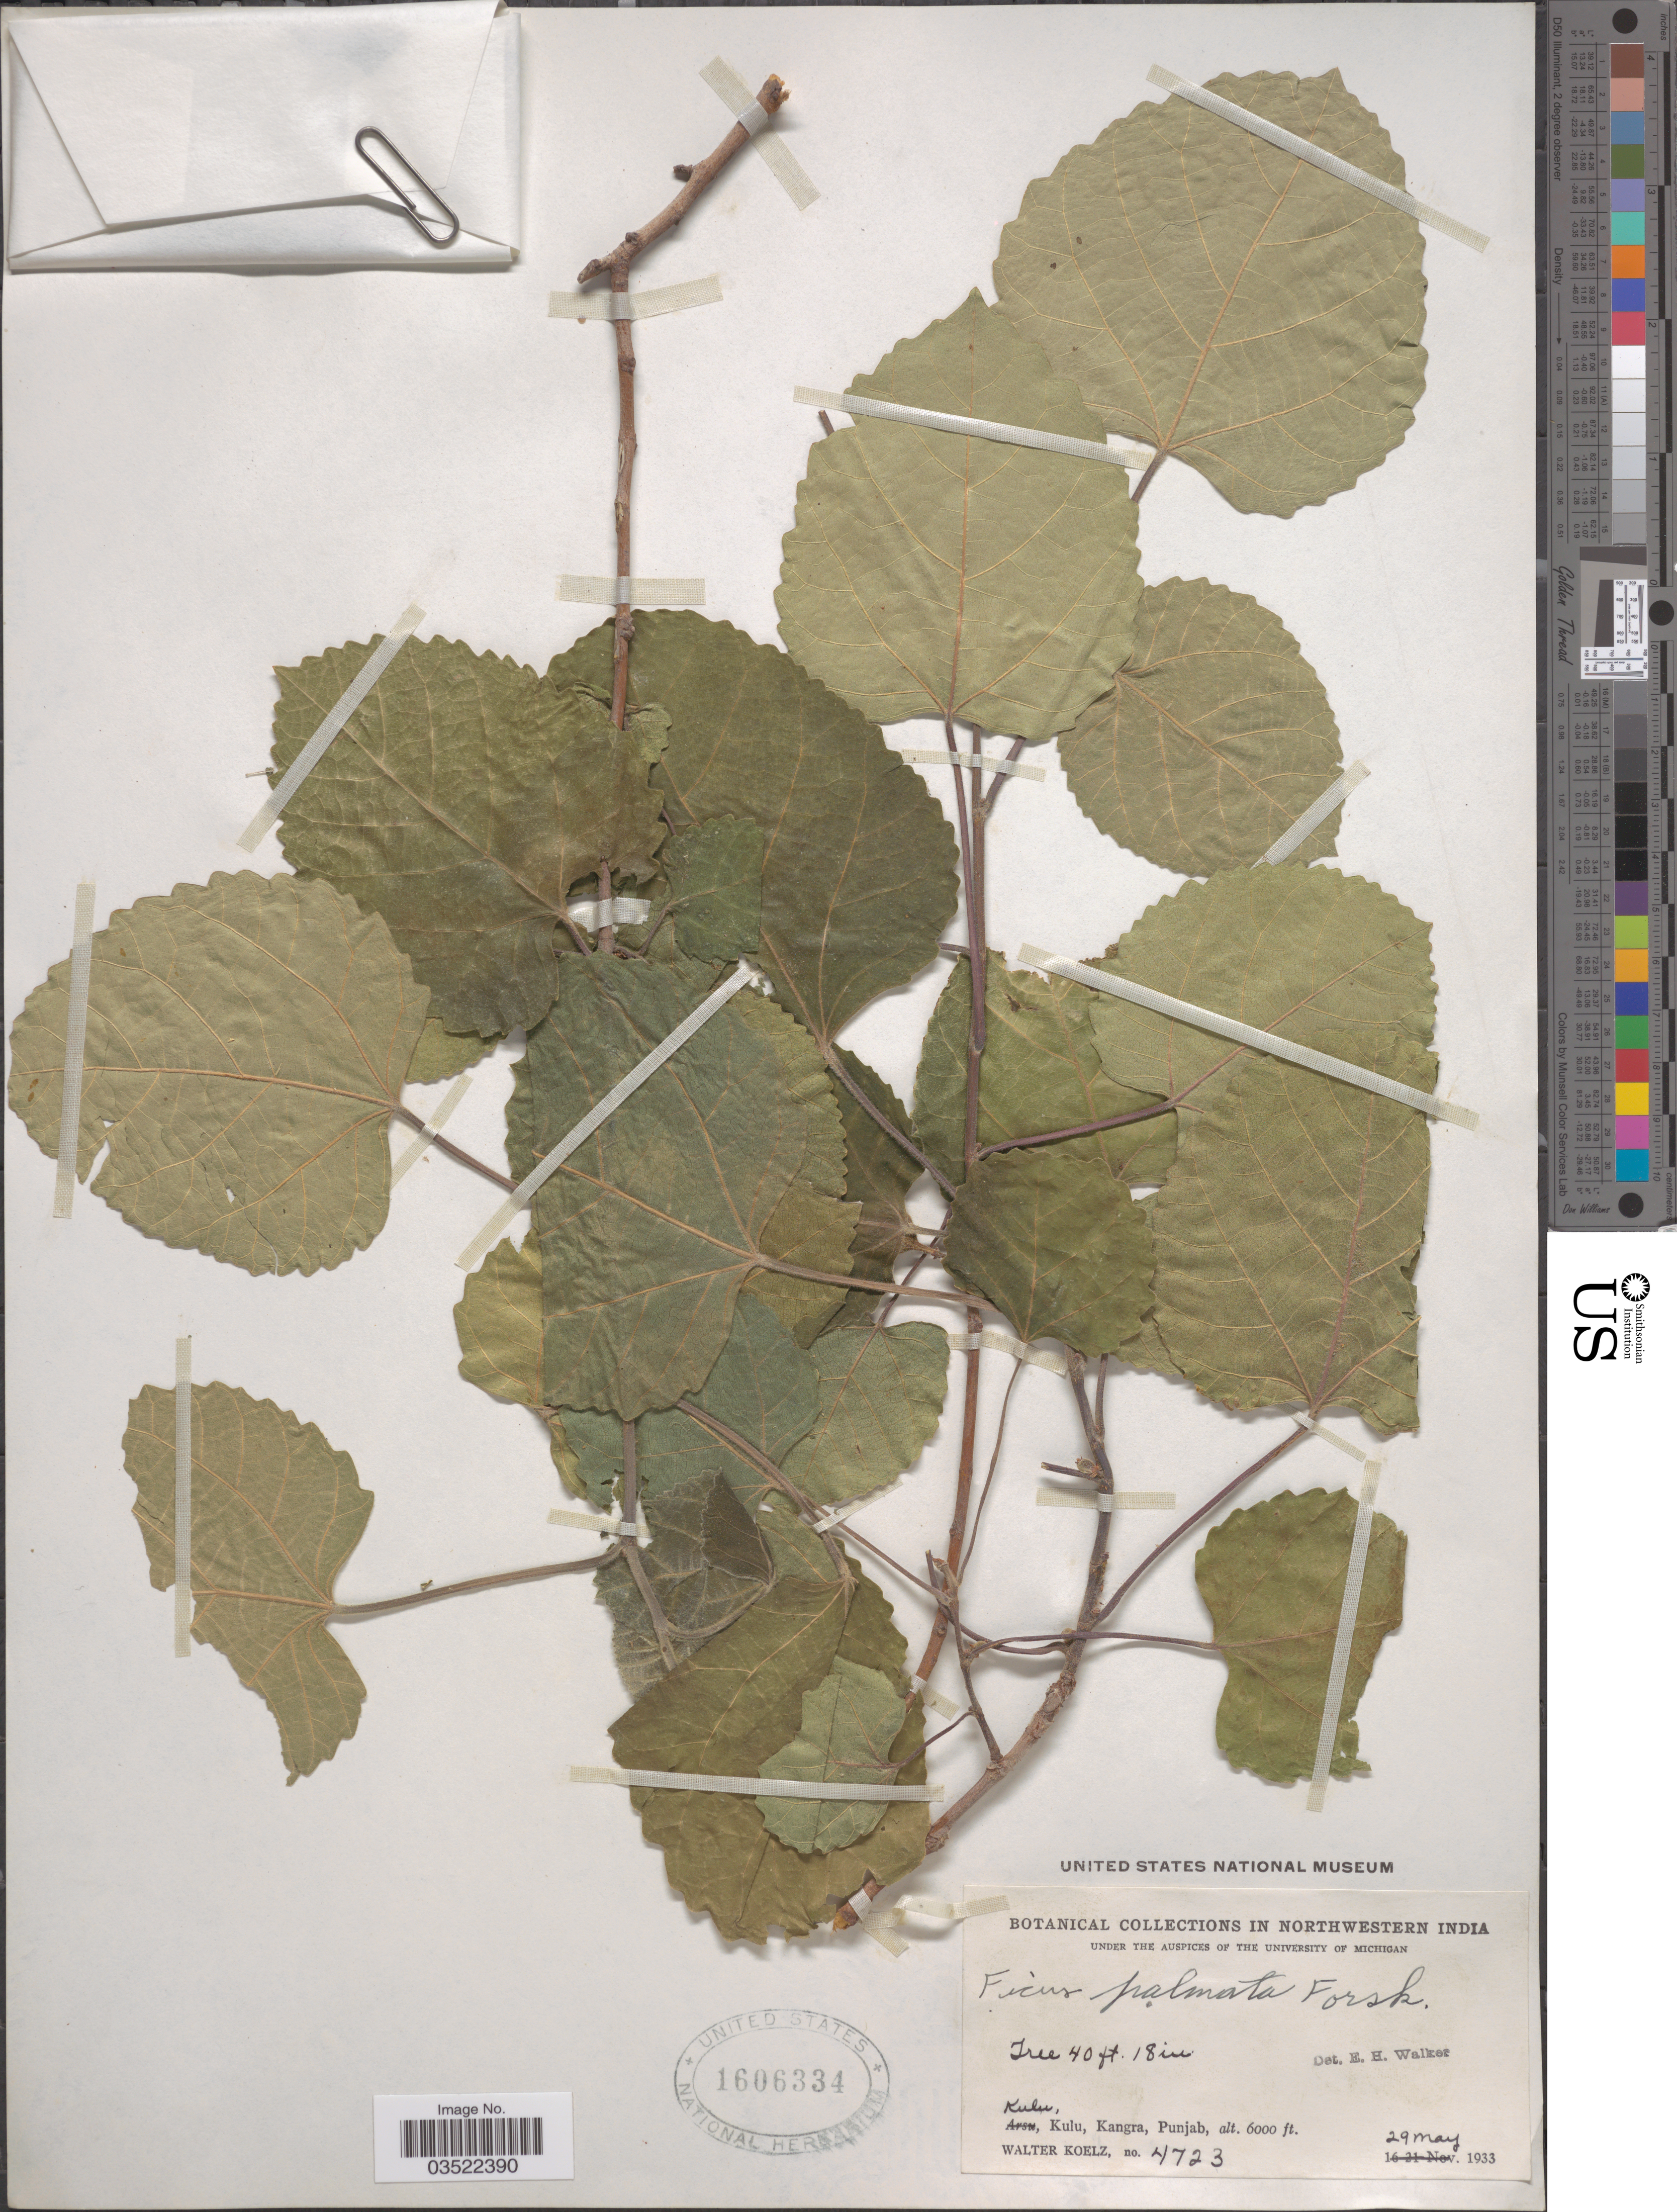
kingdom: Plantae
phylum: Tracheophyta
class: Magnoliopsida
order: Rosales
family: Moraceae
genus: Ficus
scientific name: Ficus palmata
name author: Forssk.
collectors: W. N. Koelz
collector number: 4723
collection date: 1933-05-29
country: India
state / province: Punjab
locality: Northwestern India. Kulu, Kulu, Kangra.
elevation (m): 1829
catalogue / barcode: US 1606334